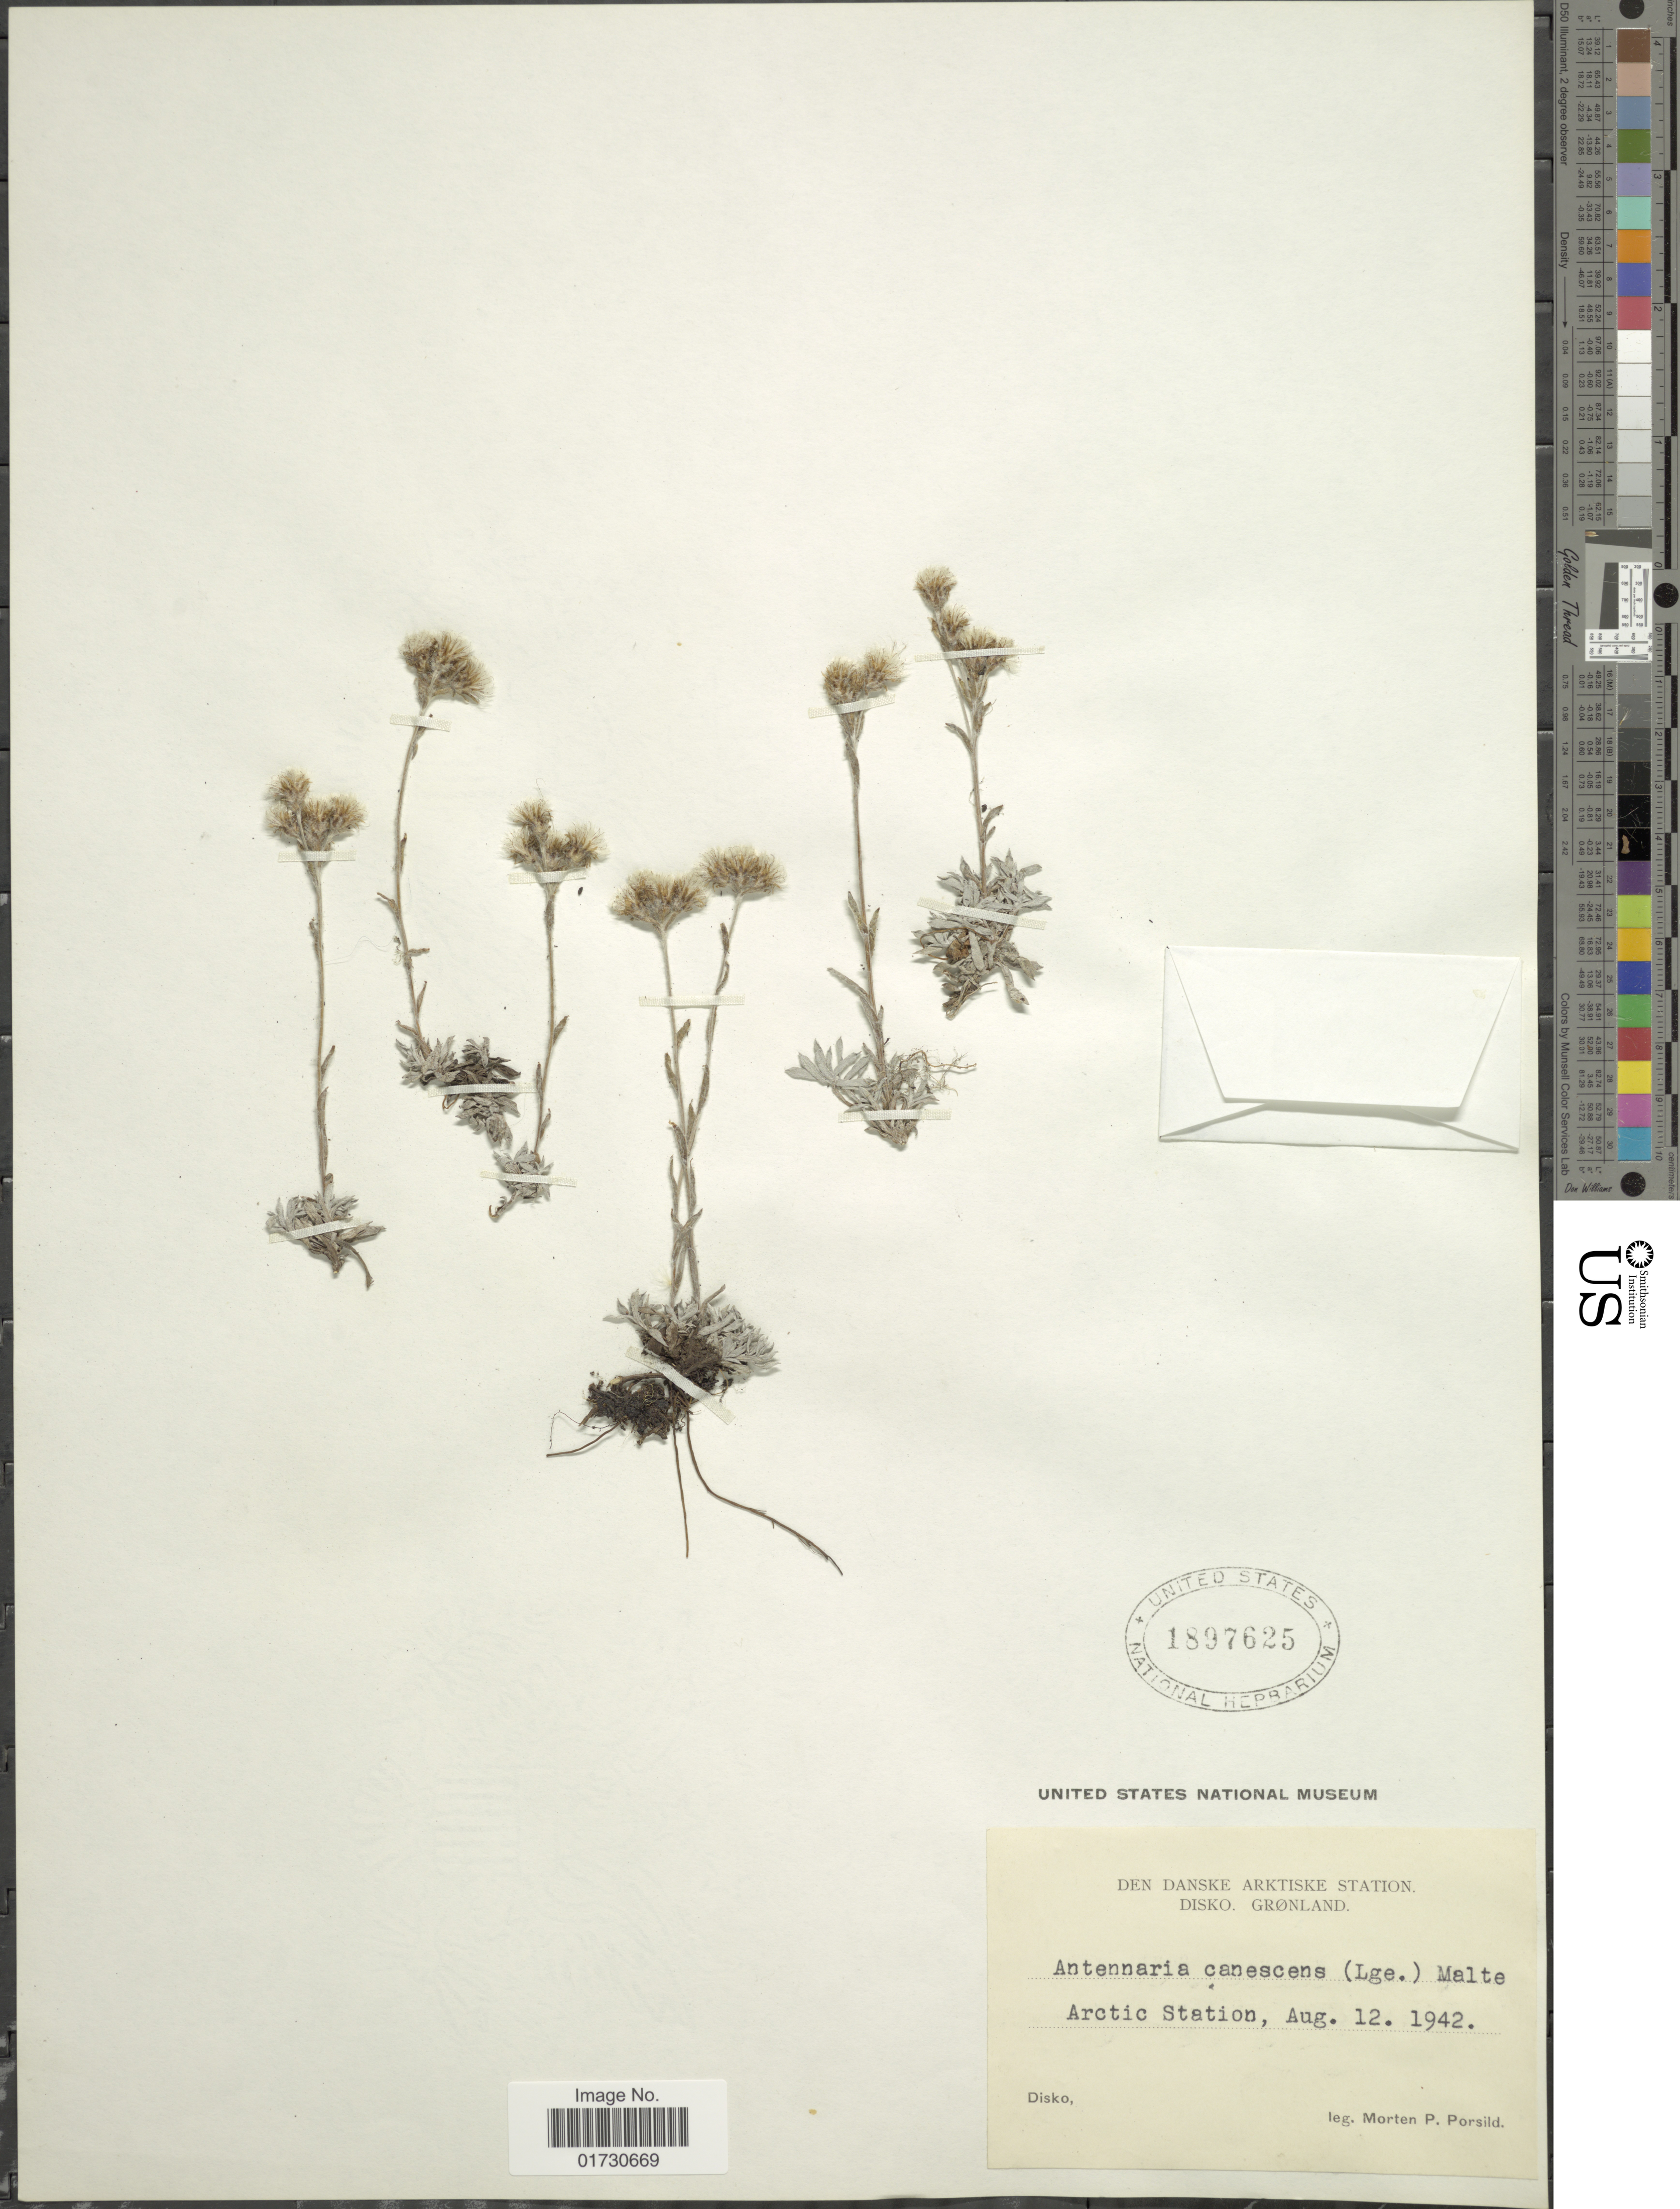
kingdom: Plantae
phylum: Tracheophyta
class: Magnoliopsida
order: Asterales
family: Asteraceae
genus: Antennaria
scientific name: Antennaria canescens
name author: (Lange) Malte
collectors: M. P. Porsild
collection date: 1942-08-12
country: Greenland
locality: Arctic Station, Disko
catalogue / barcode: US 1897625